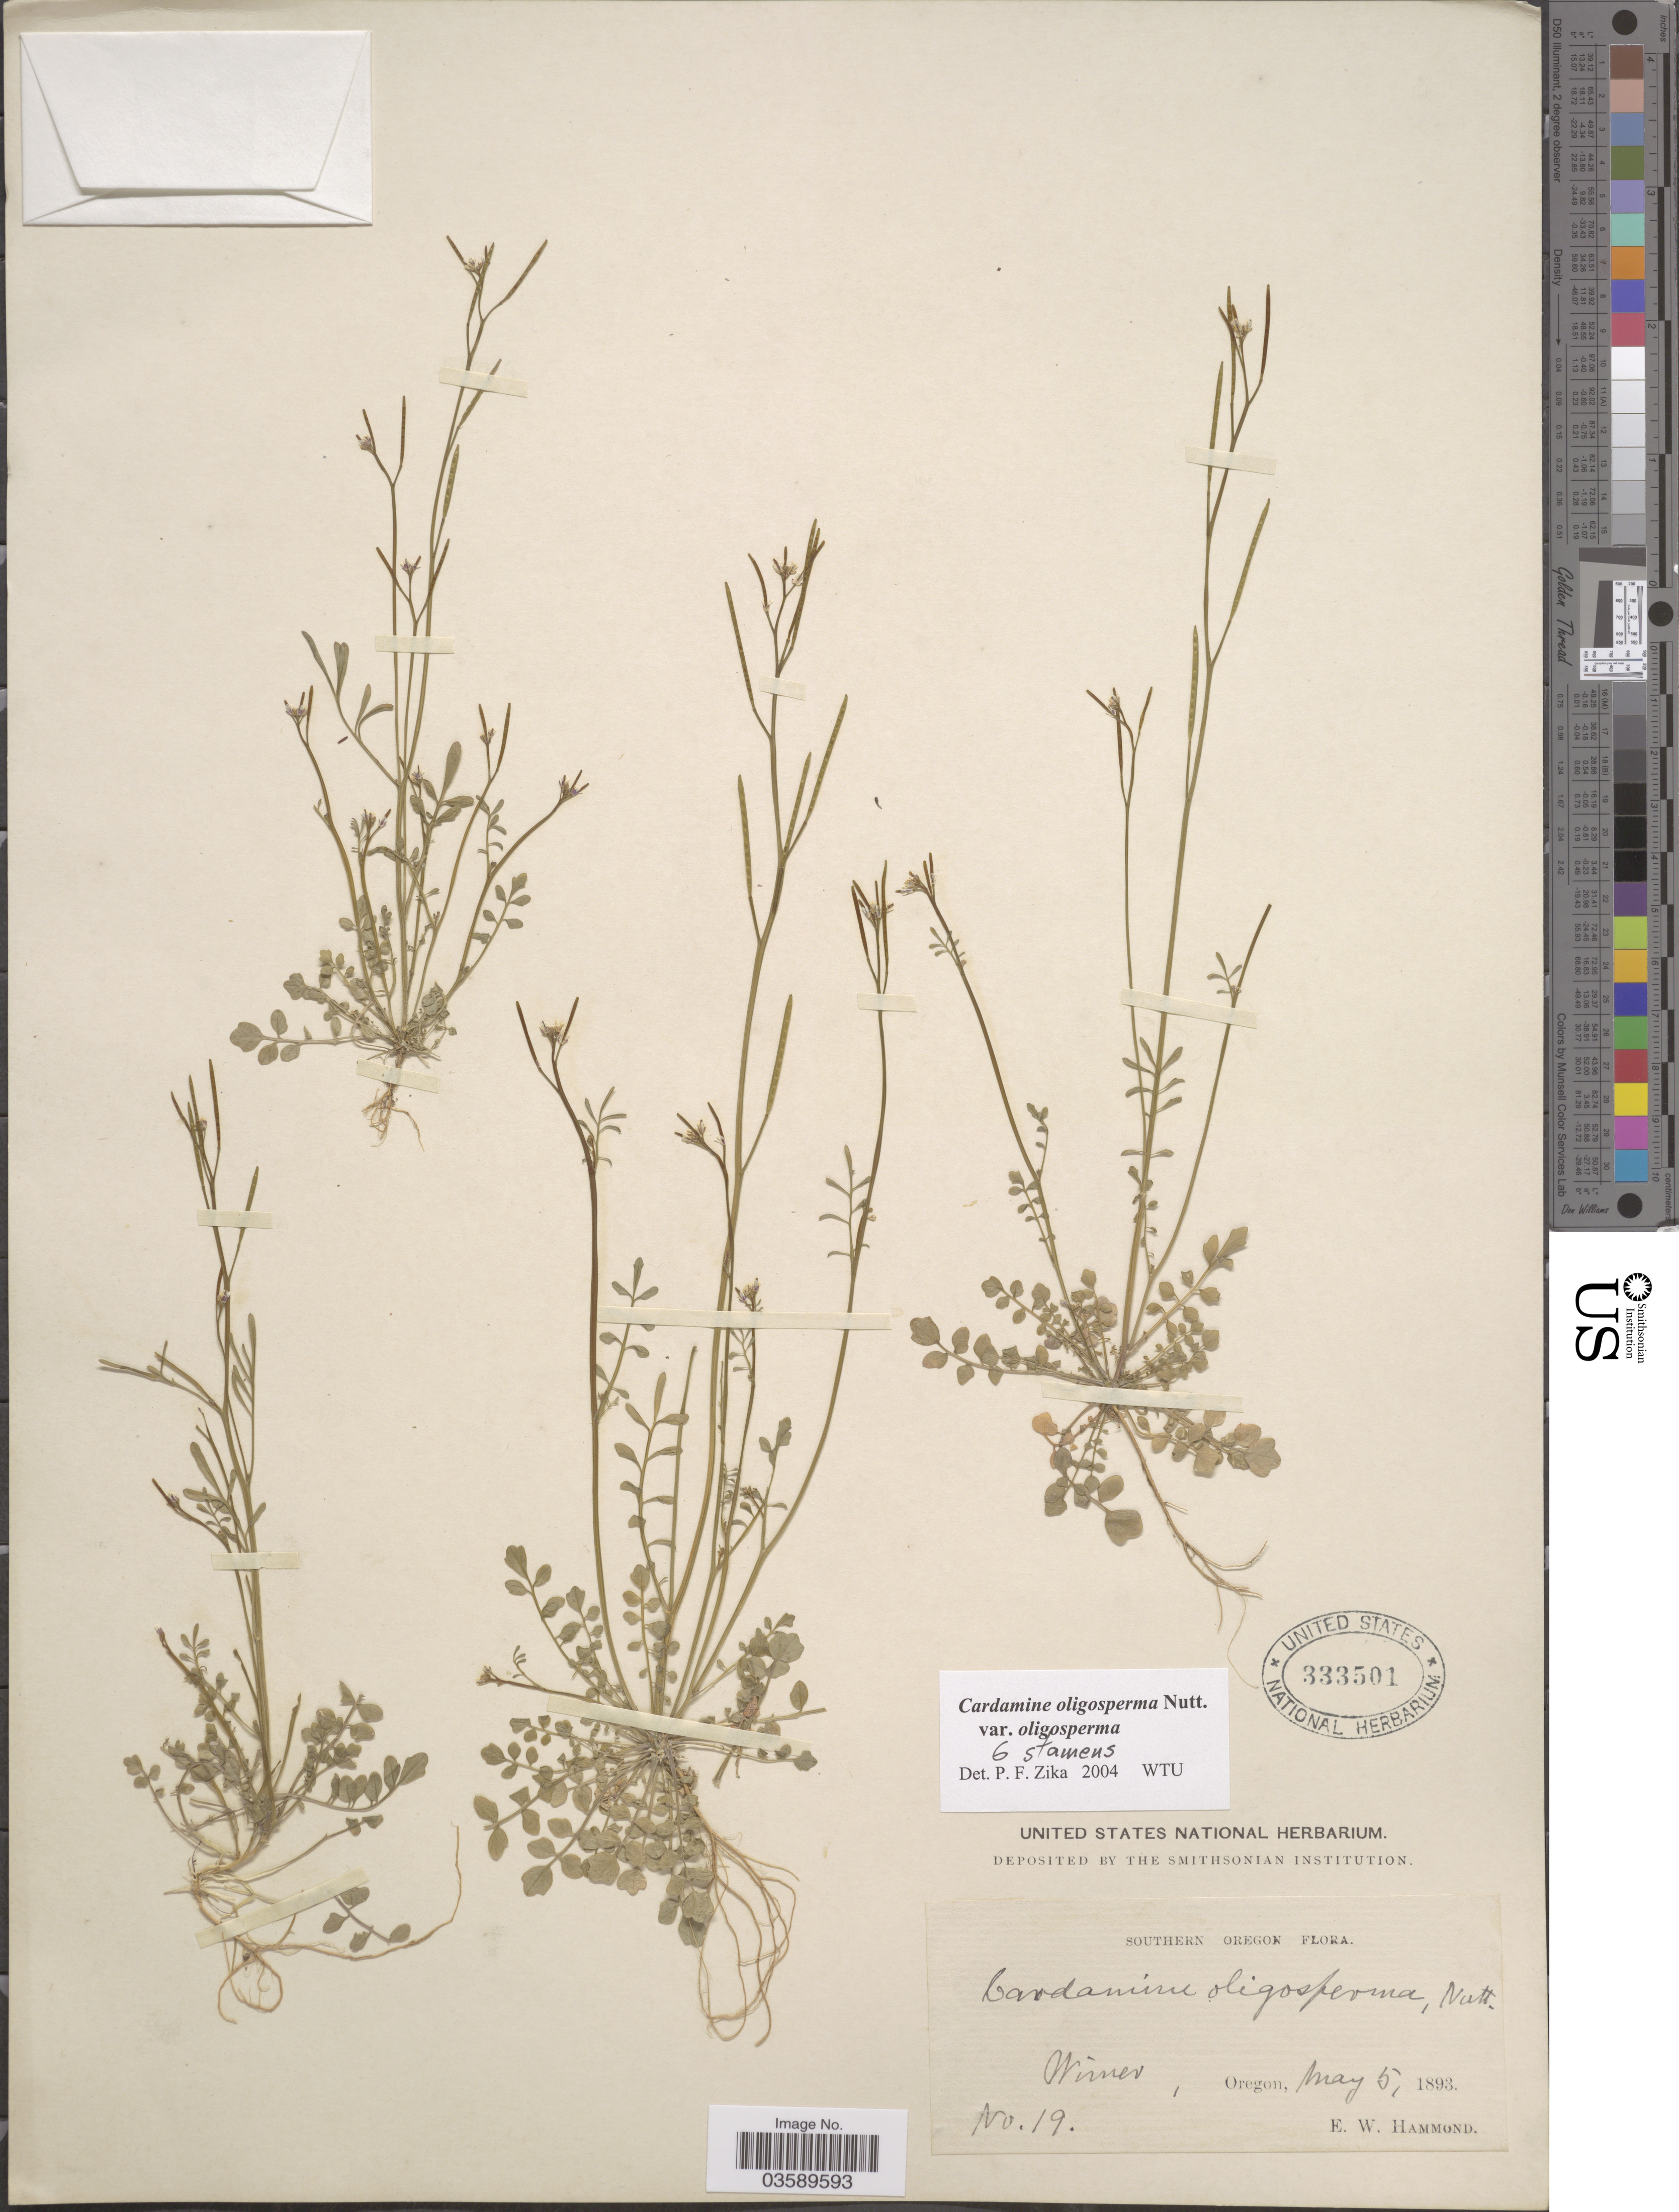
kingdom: Plantae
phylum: Tracheophyta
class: Magnoliopsida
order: Brassicales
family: Brassicaceae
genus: Cardamine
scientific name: Cardamine oligosperma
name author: Nutt.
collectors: E. Hammond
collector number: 19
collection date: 1893-05-05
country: United States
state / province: Oregon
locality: Southern Oregon. Wimer.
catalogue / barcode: US 333501